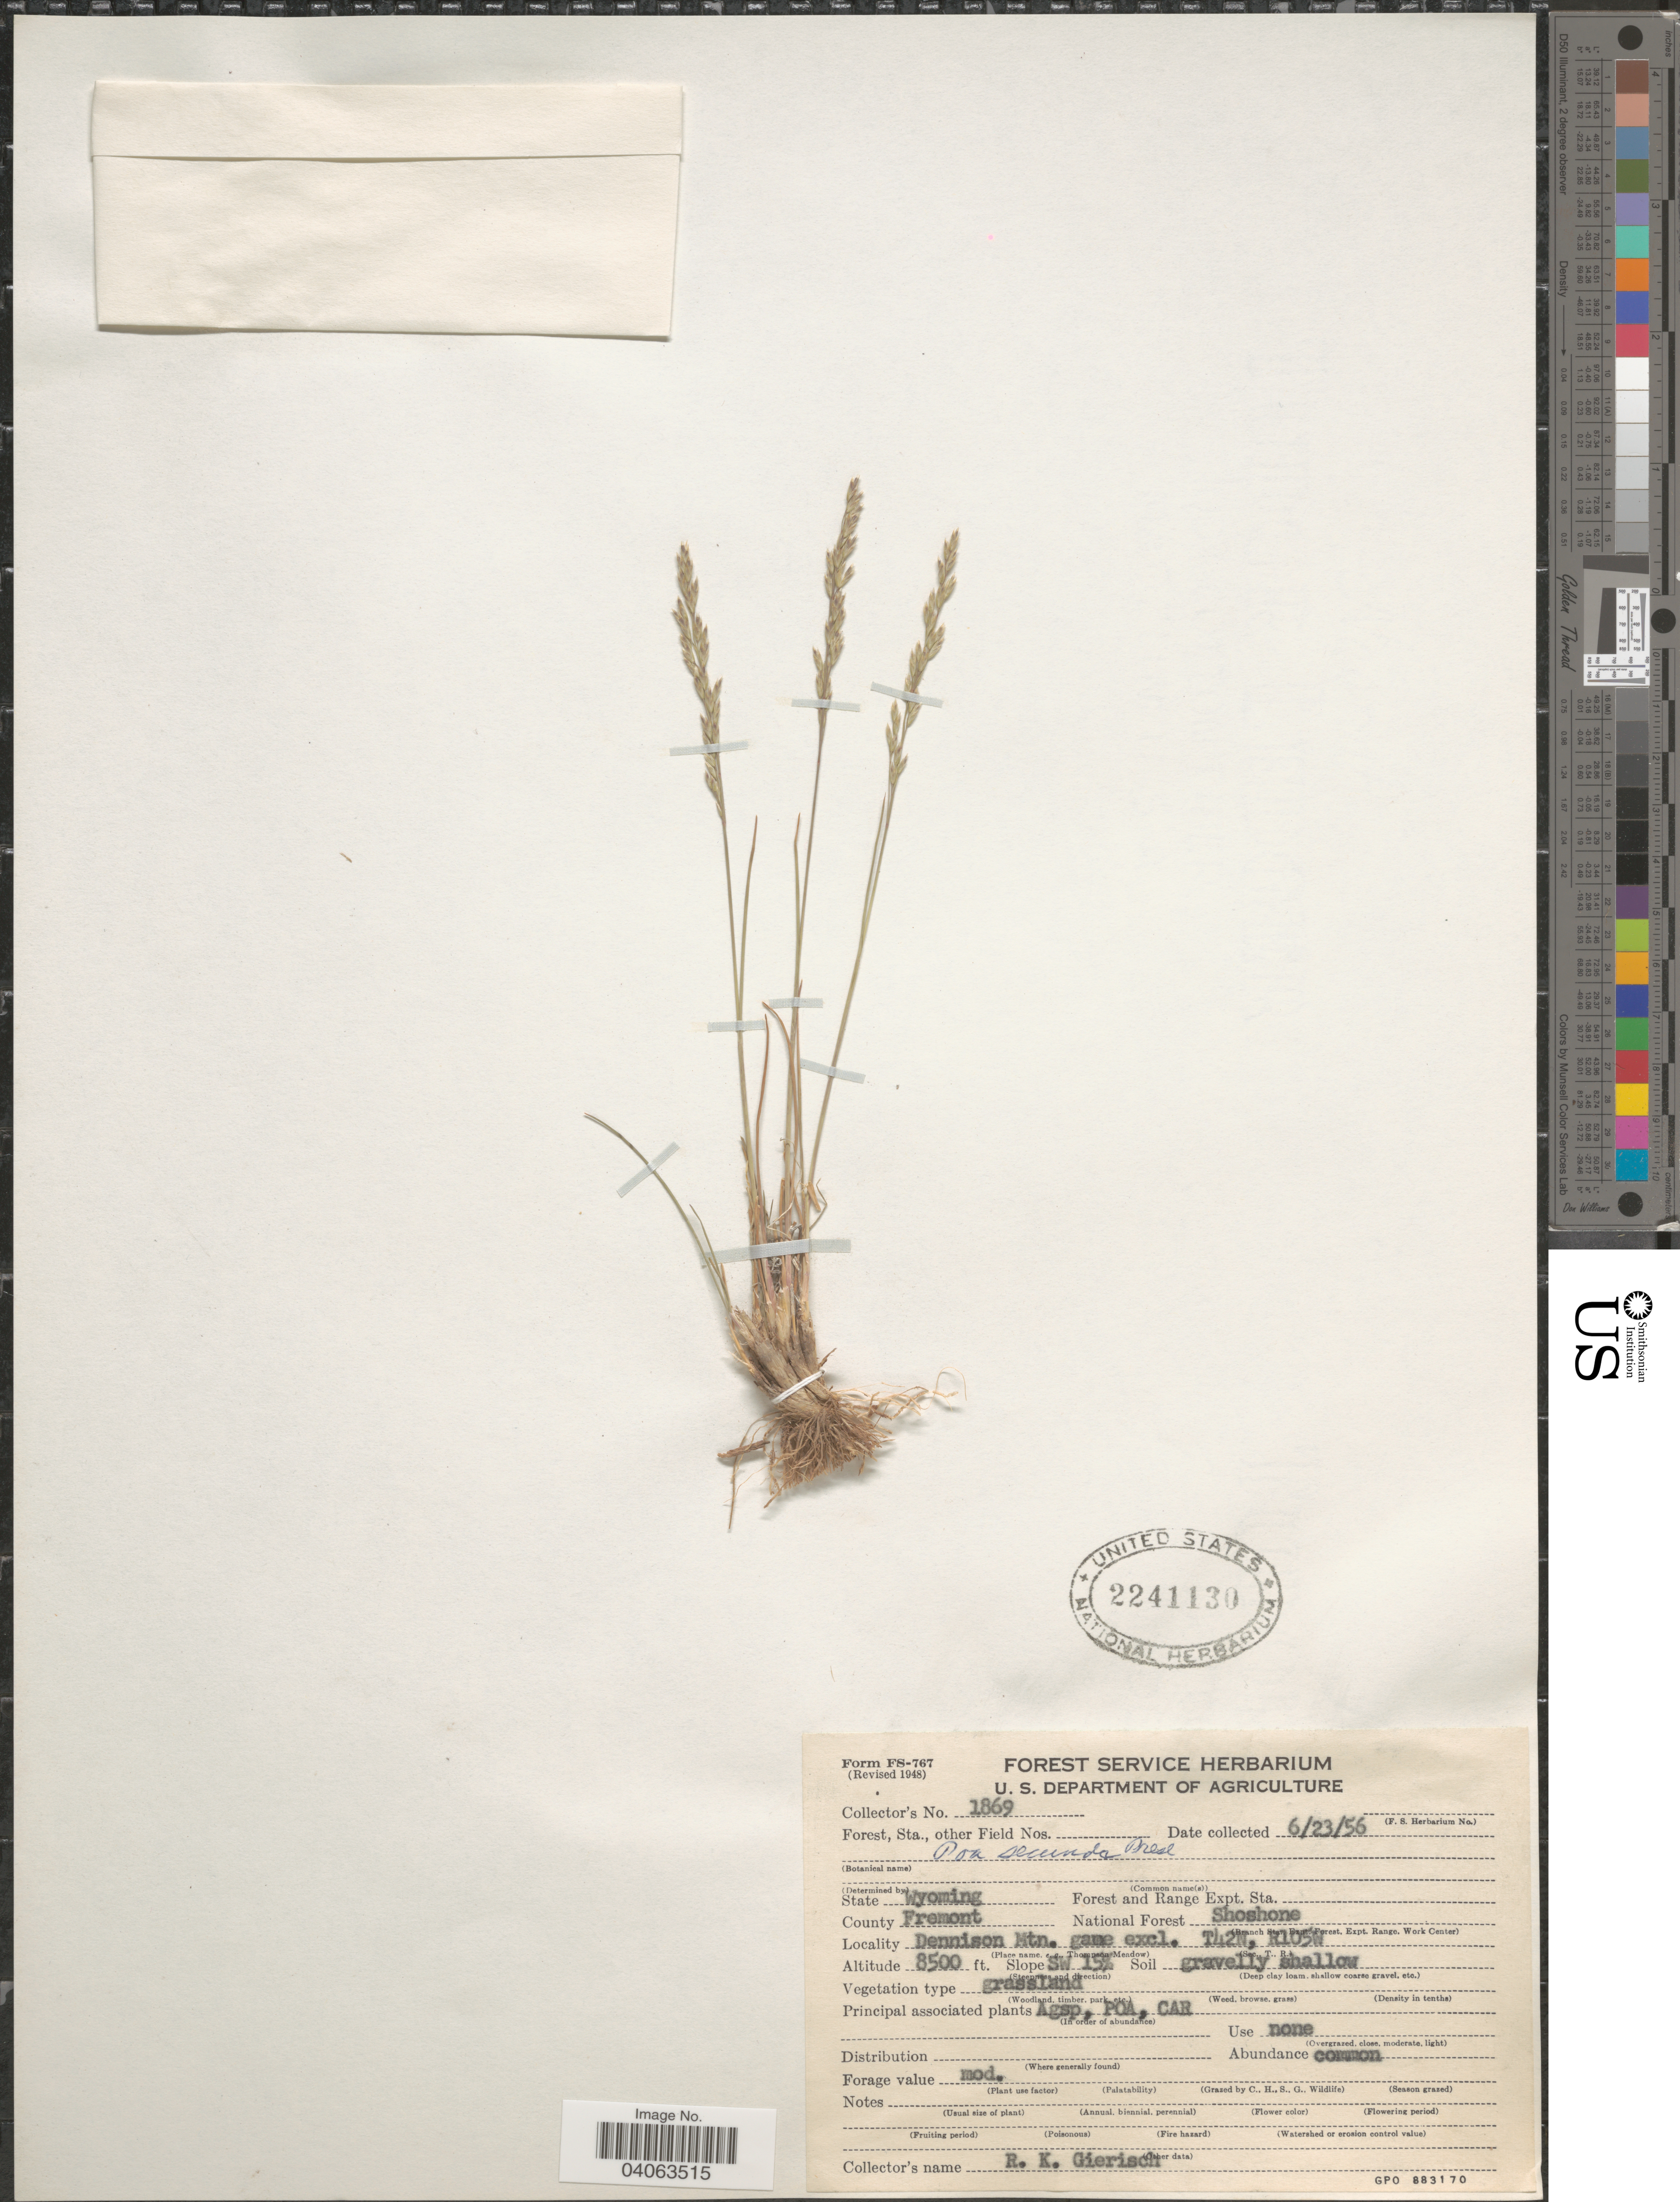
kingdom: Plantae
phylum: Tracheophyta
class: Liliopsida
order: Poales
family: Poaceae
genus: Poa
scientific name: Poa secunda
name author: J. Presl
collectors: R. Gierisch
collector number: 1869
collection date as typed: Transcribed d/m/y: 23/6/56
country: United States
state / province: Wyoming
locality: County Fremont. Forest and Range Expt. Sta National Forest Shoshone. Dennison Mtn. game excl. T42N, R105W. Slope SW 15%.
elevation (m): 2591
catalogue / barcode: US 2241130